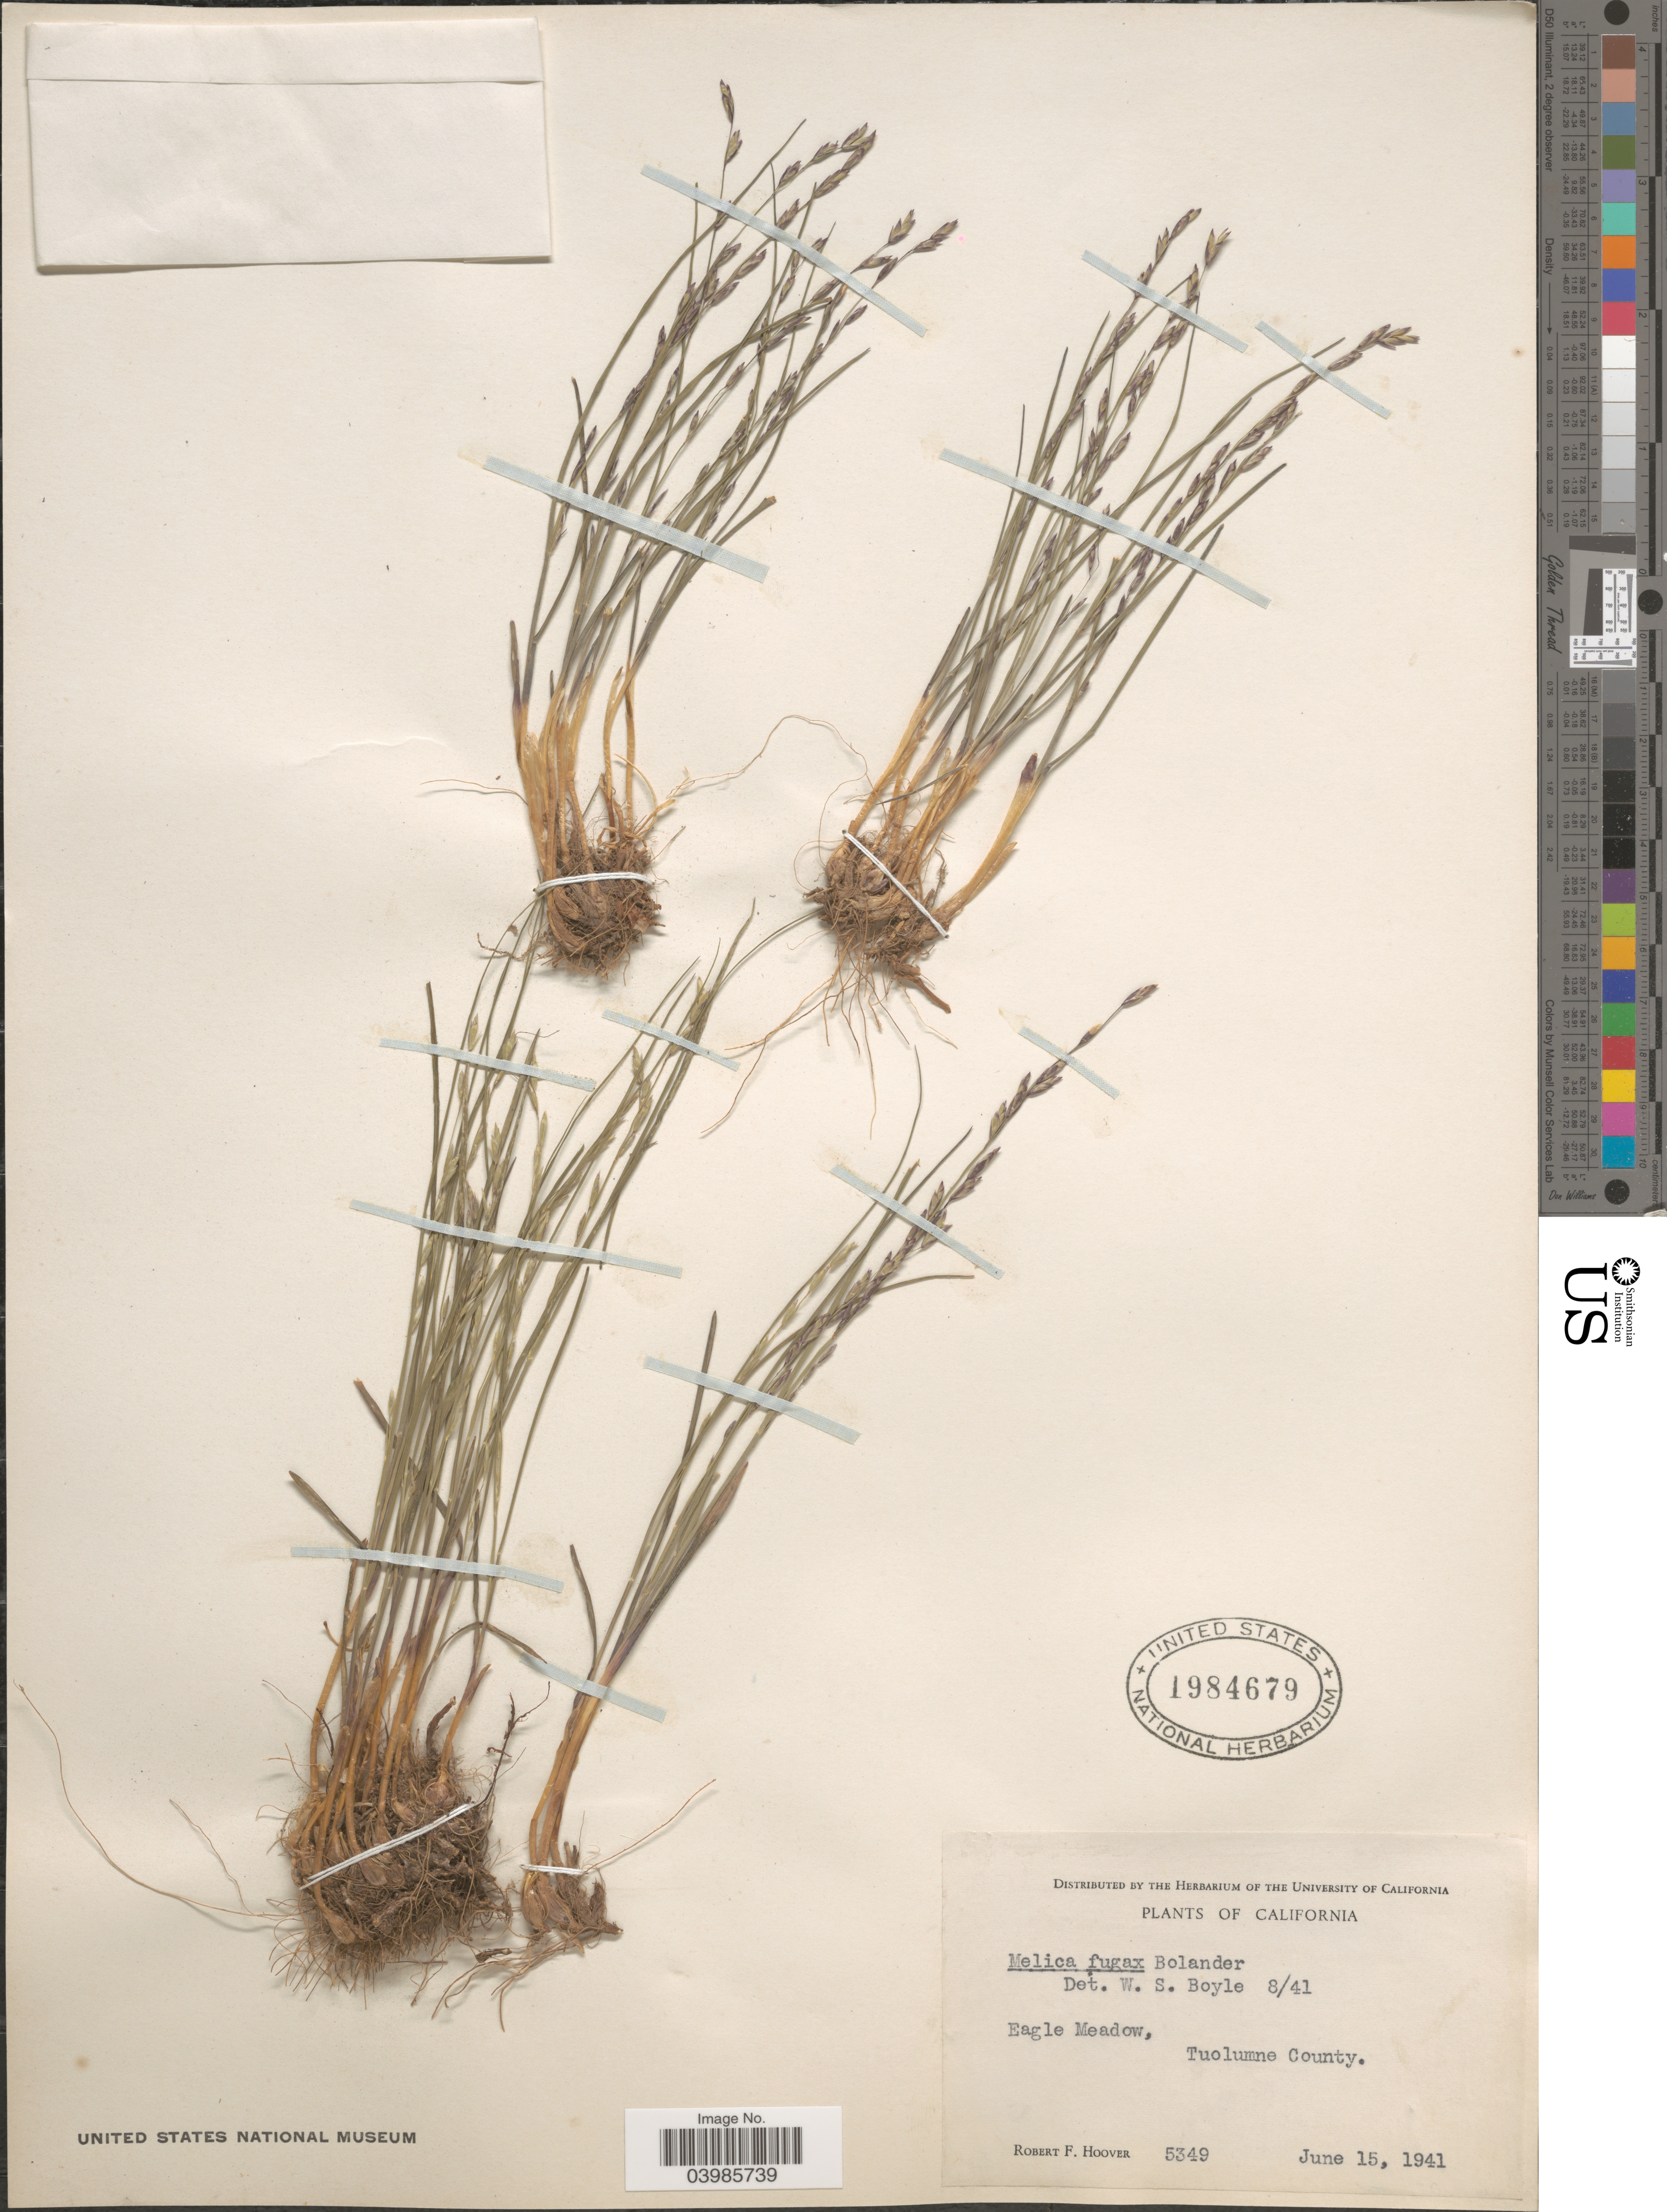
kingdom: Plantae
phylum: Tracheophyta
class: Liliopsida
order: Poales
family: Poaceae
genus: Melica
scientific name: Melica fugax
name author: Bol.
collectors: R. F. Hoover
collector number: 5349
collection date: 1941-06-15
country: United States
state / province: California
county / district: Tuolumne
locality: Eagle Meadow, Tuolumne County.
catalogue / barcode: US 1984679